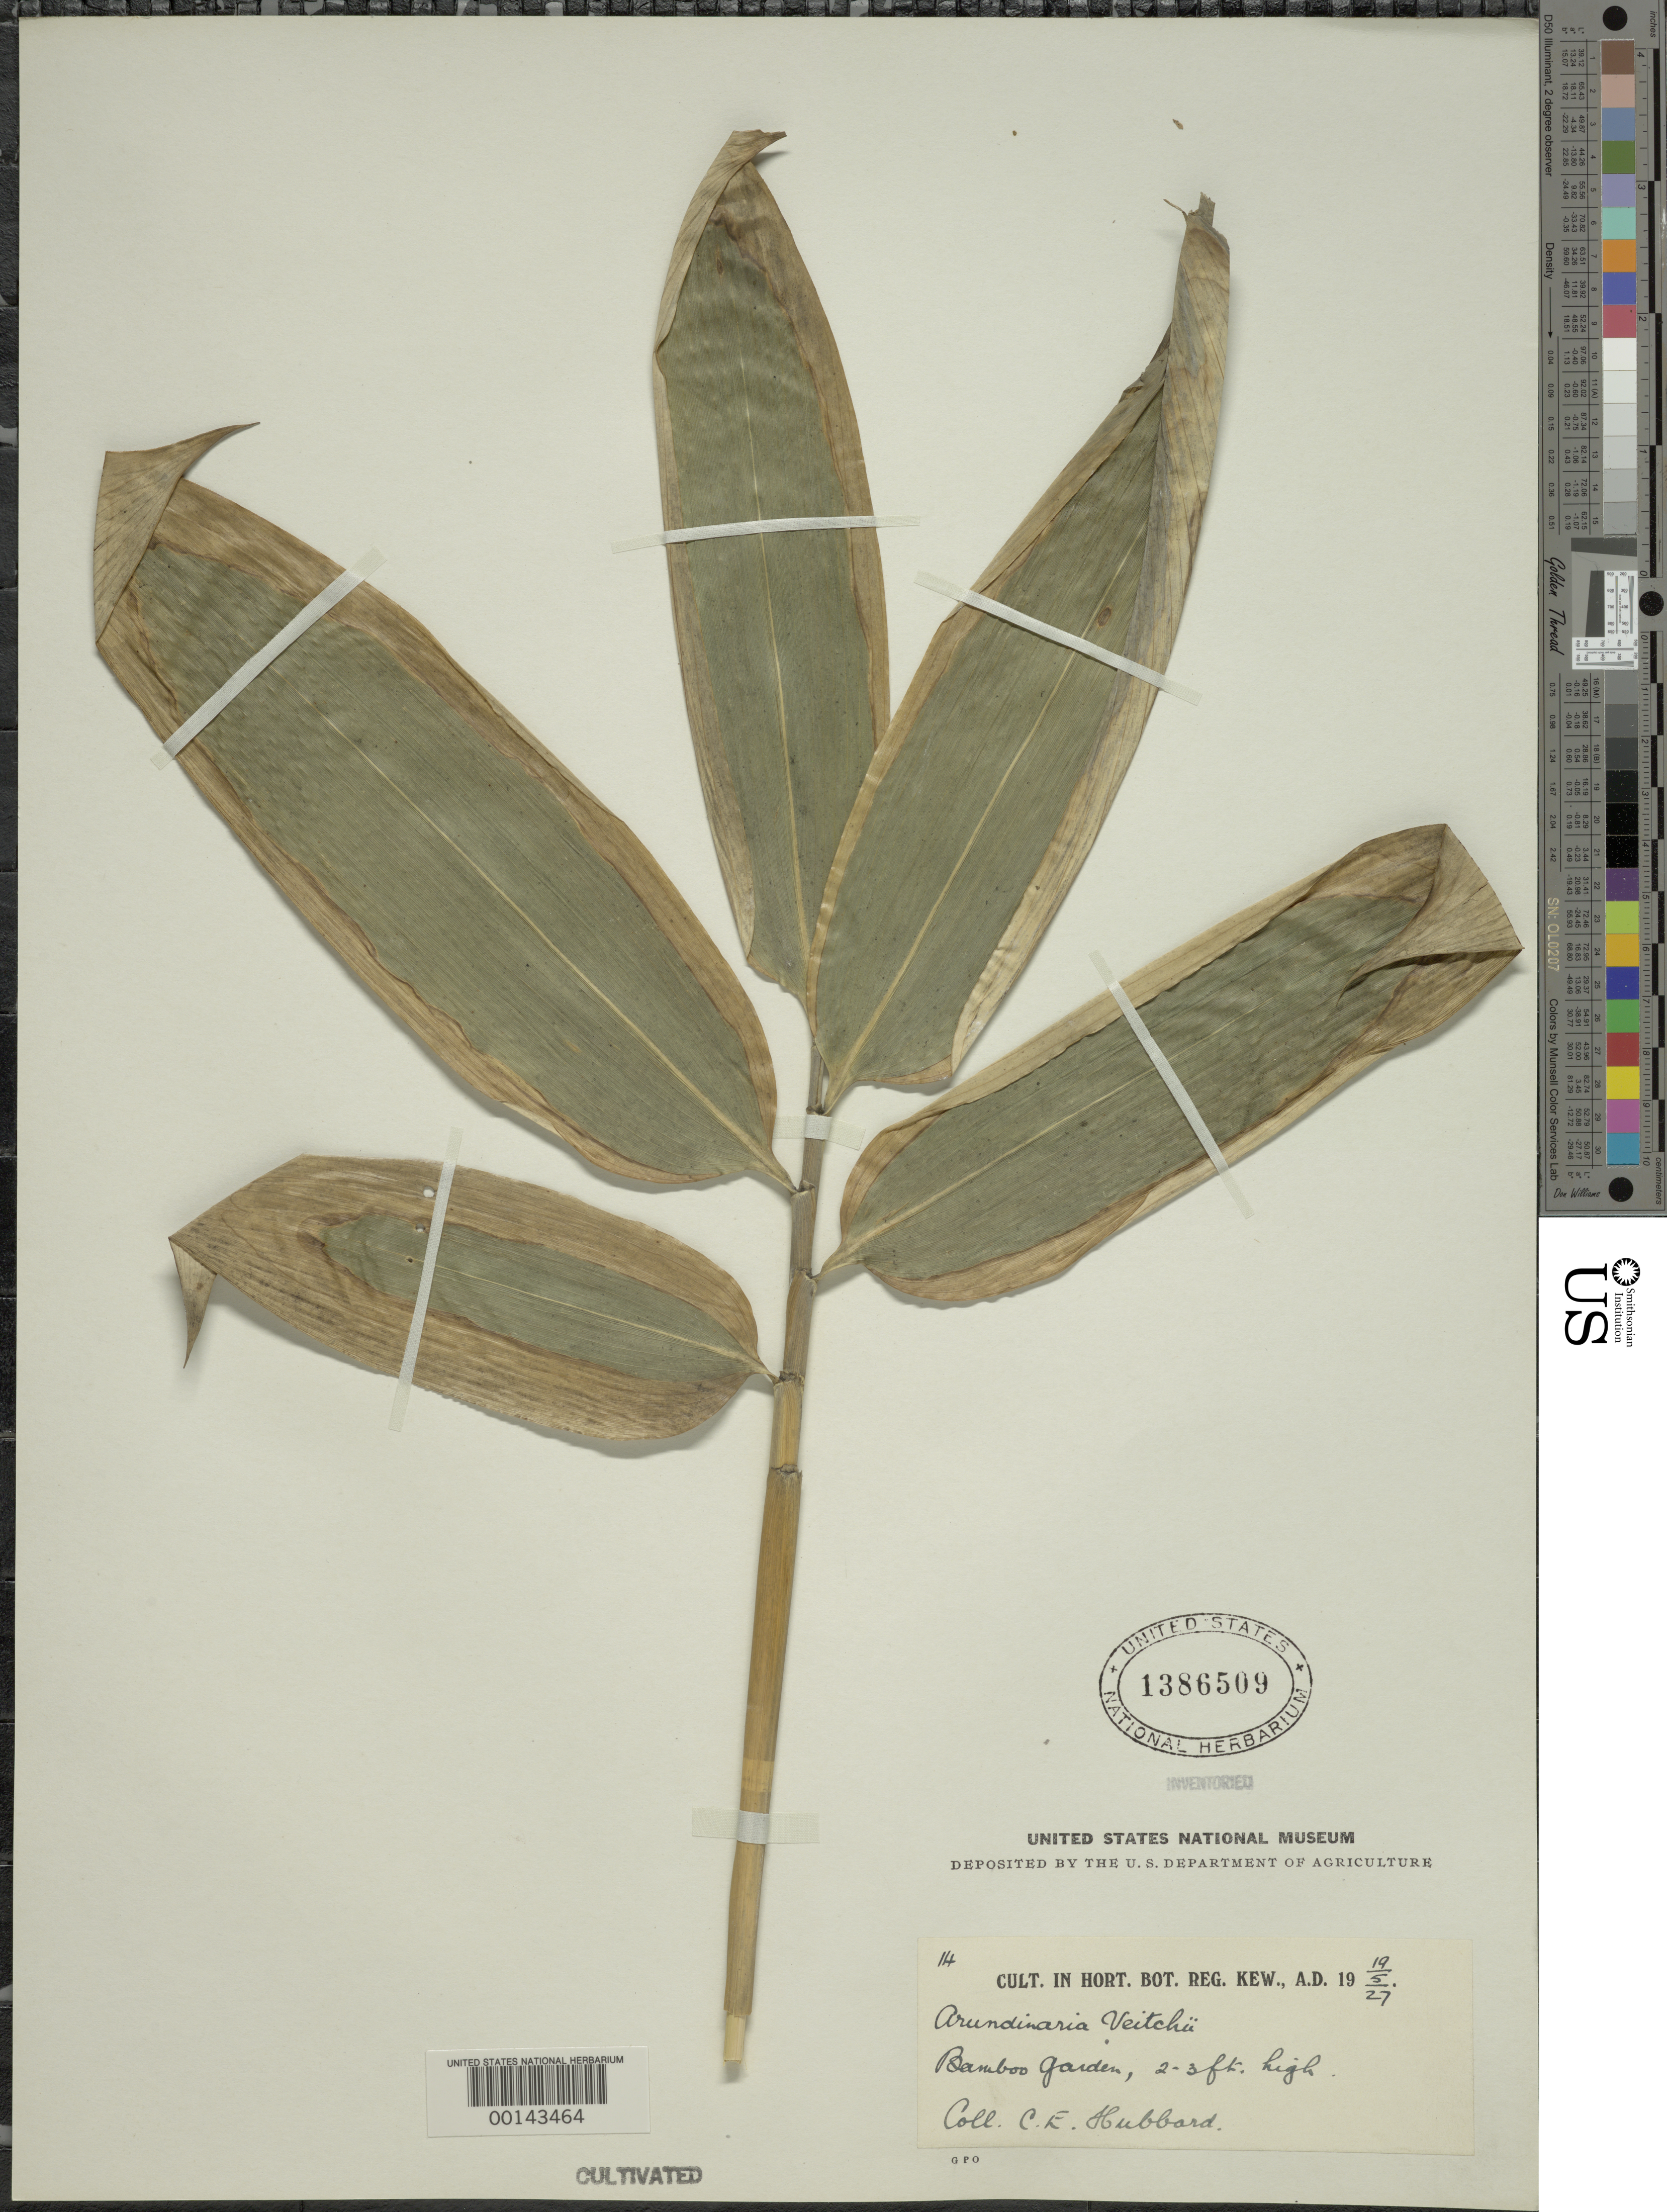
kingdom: Plantae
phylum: Tracheophyta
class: Liliopsida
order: Poales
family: Poaceae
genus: Sasa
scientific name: Sasa veitchii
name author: (Carrière) Rehder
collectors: C. E. Hubbard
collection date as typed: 19 May 1927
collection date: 1927-05-19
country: United Kingdom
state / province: England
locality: Kew, royal botanic garden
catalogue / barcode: US 1386509